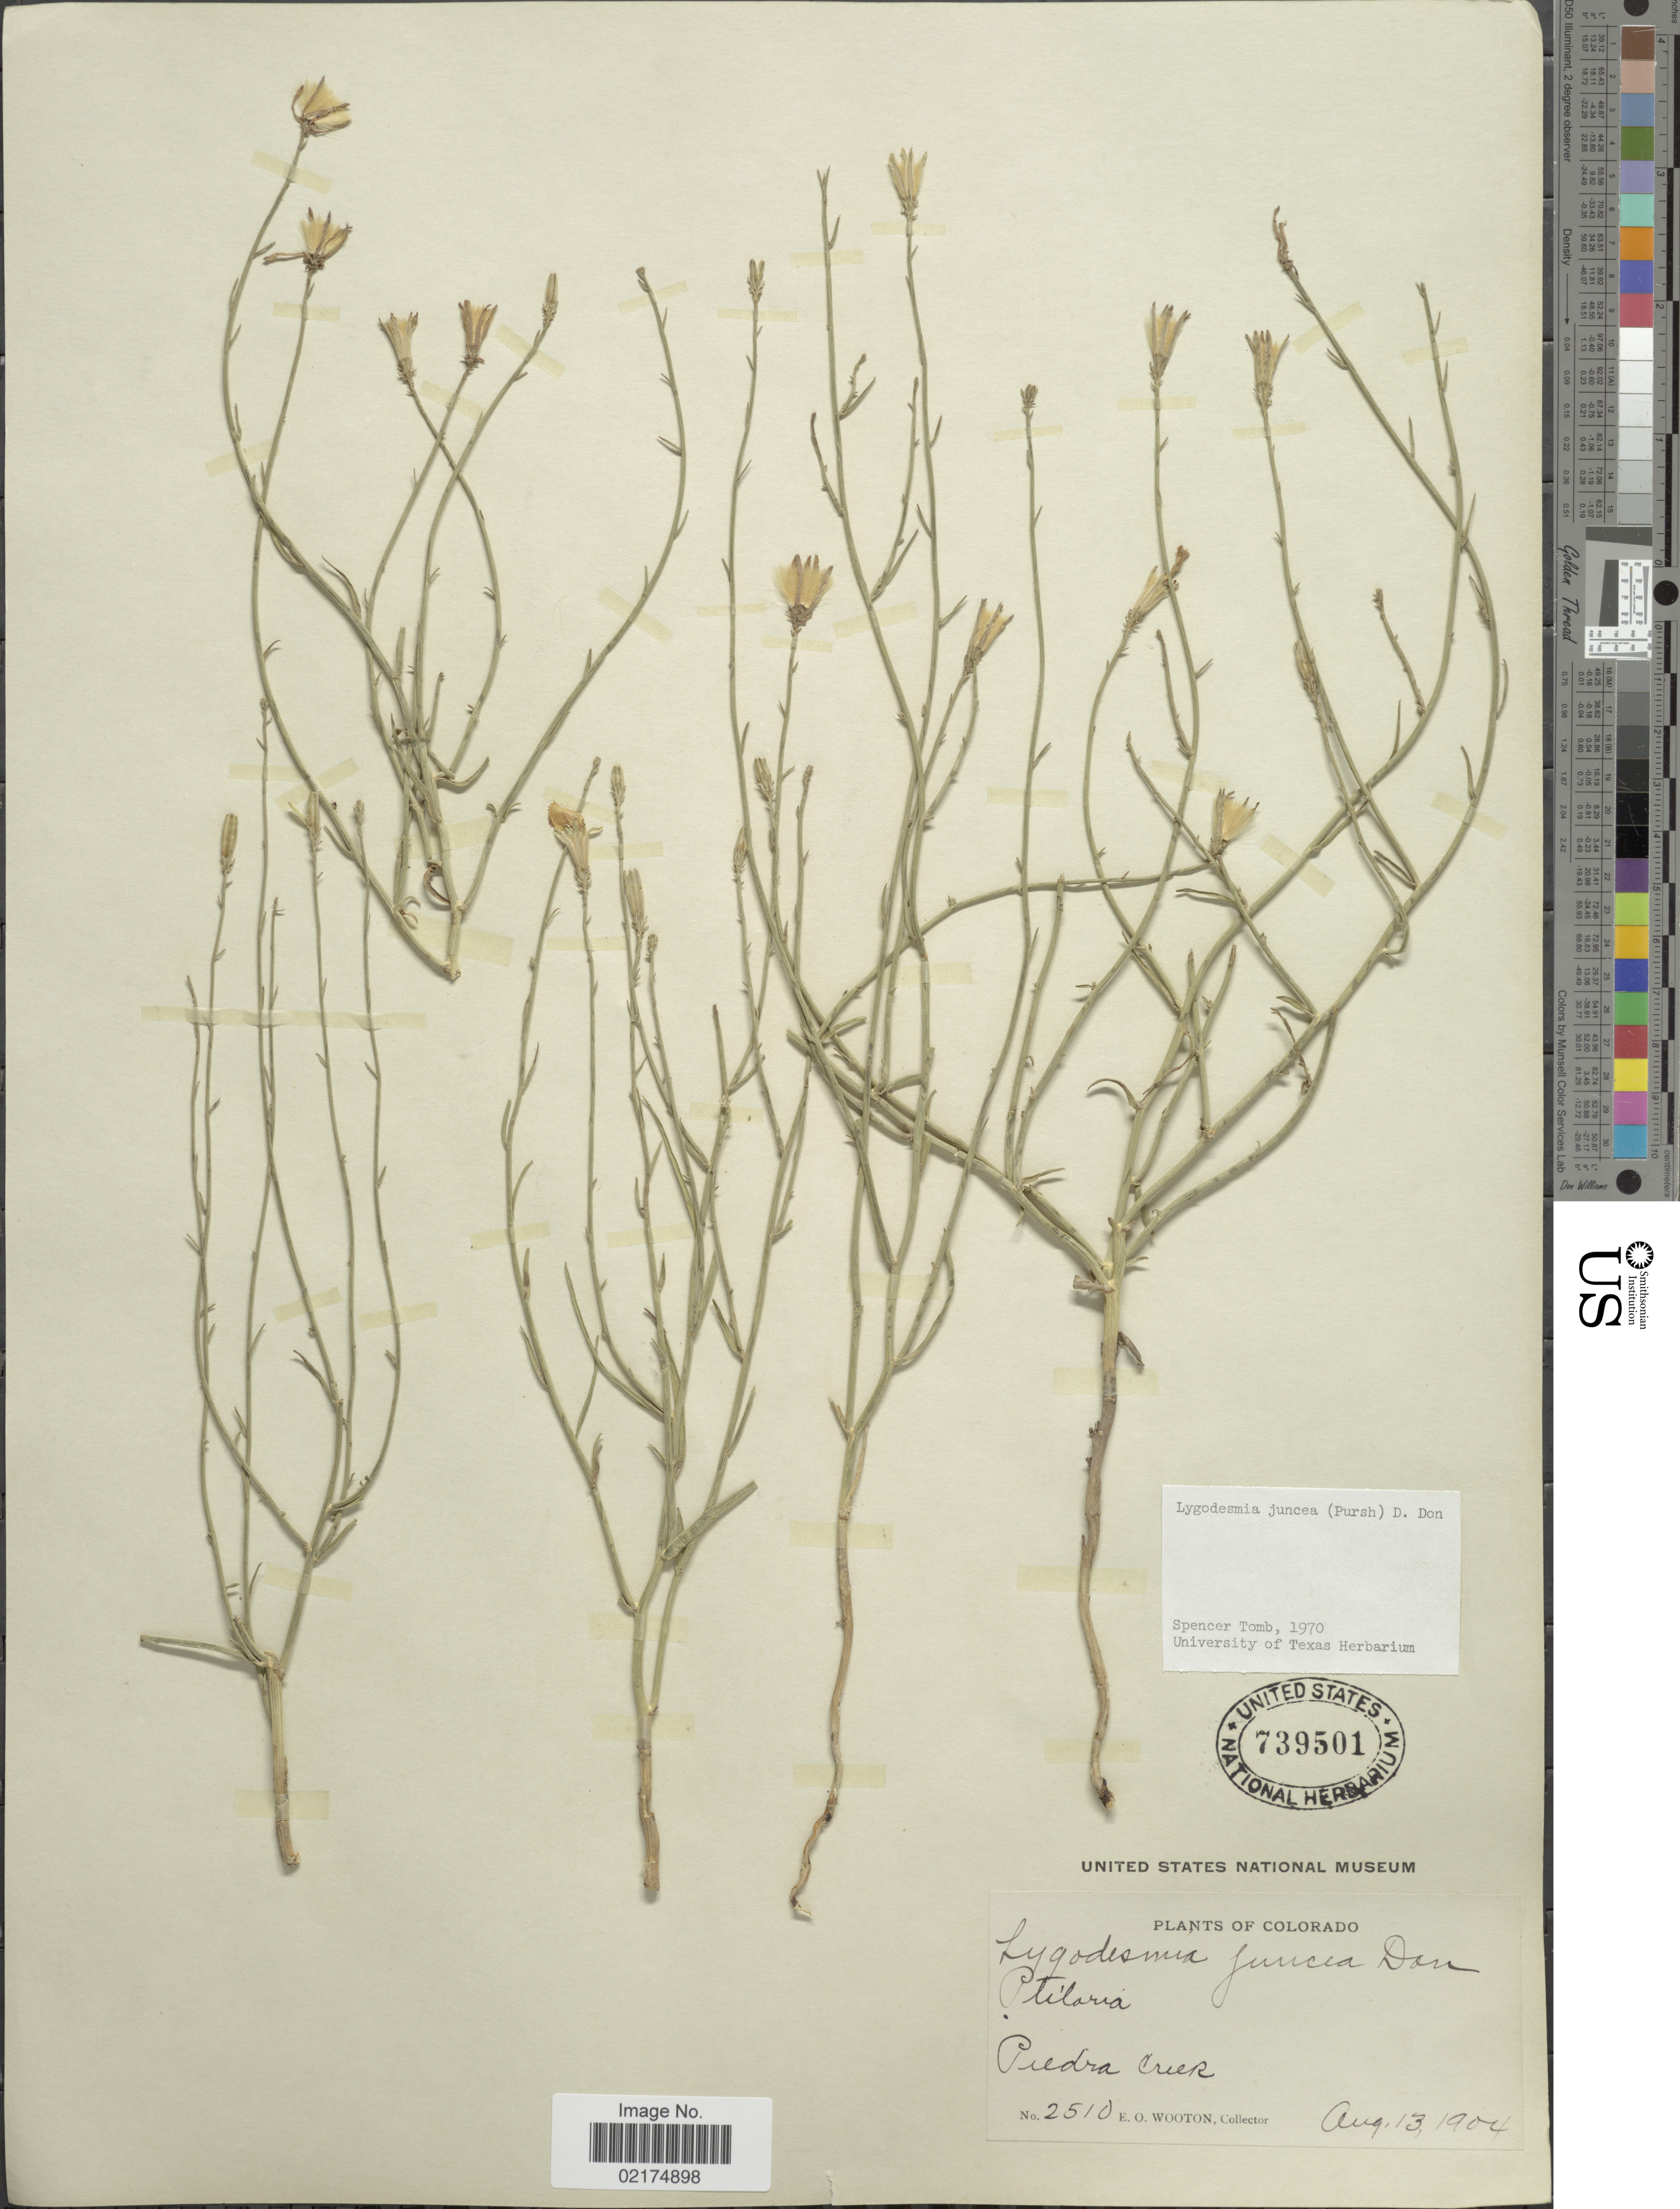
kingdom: Plantae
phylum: Tracheophyta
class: Magnoliopsida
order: Asterales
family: Asteraceae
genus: Lygodesmia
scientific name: Lygodesmia juncea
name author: D. Don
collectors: E. O. Wooton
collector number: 2510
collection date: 1904-08-13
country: United States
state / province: Colorado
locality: Piedra Creek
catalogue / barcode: US 739501